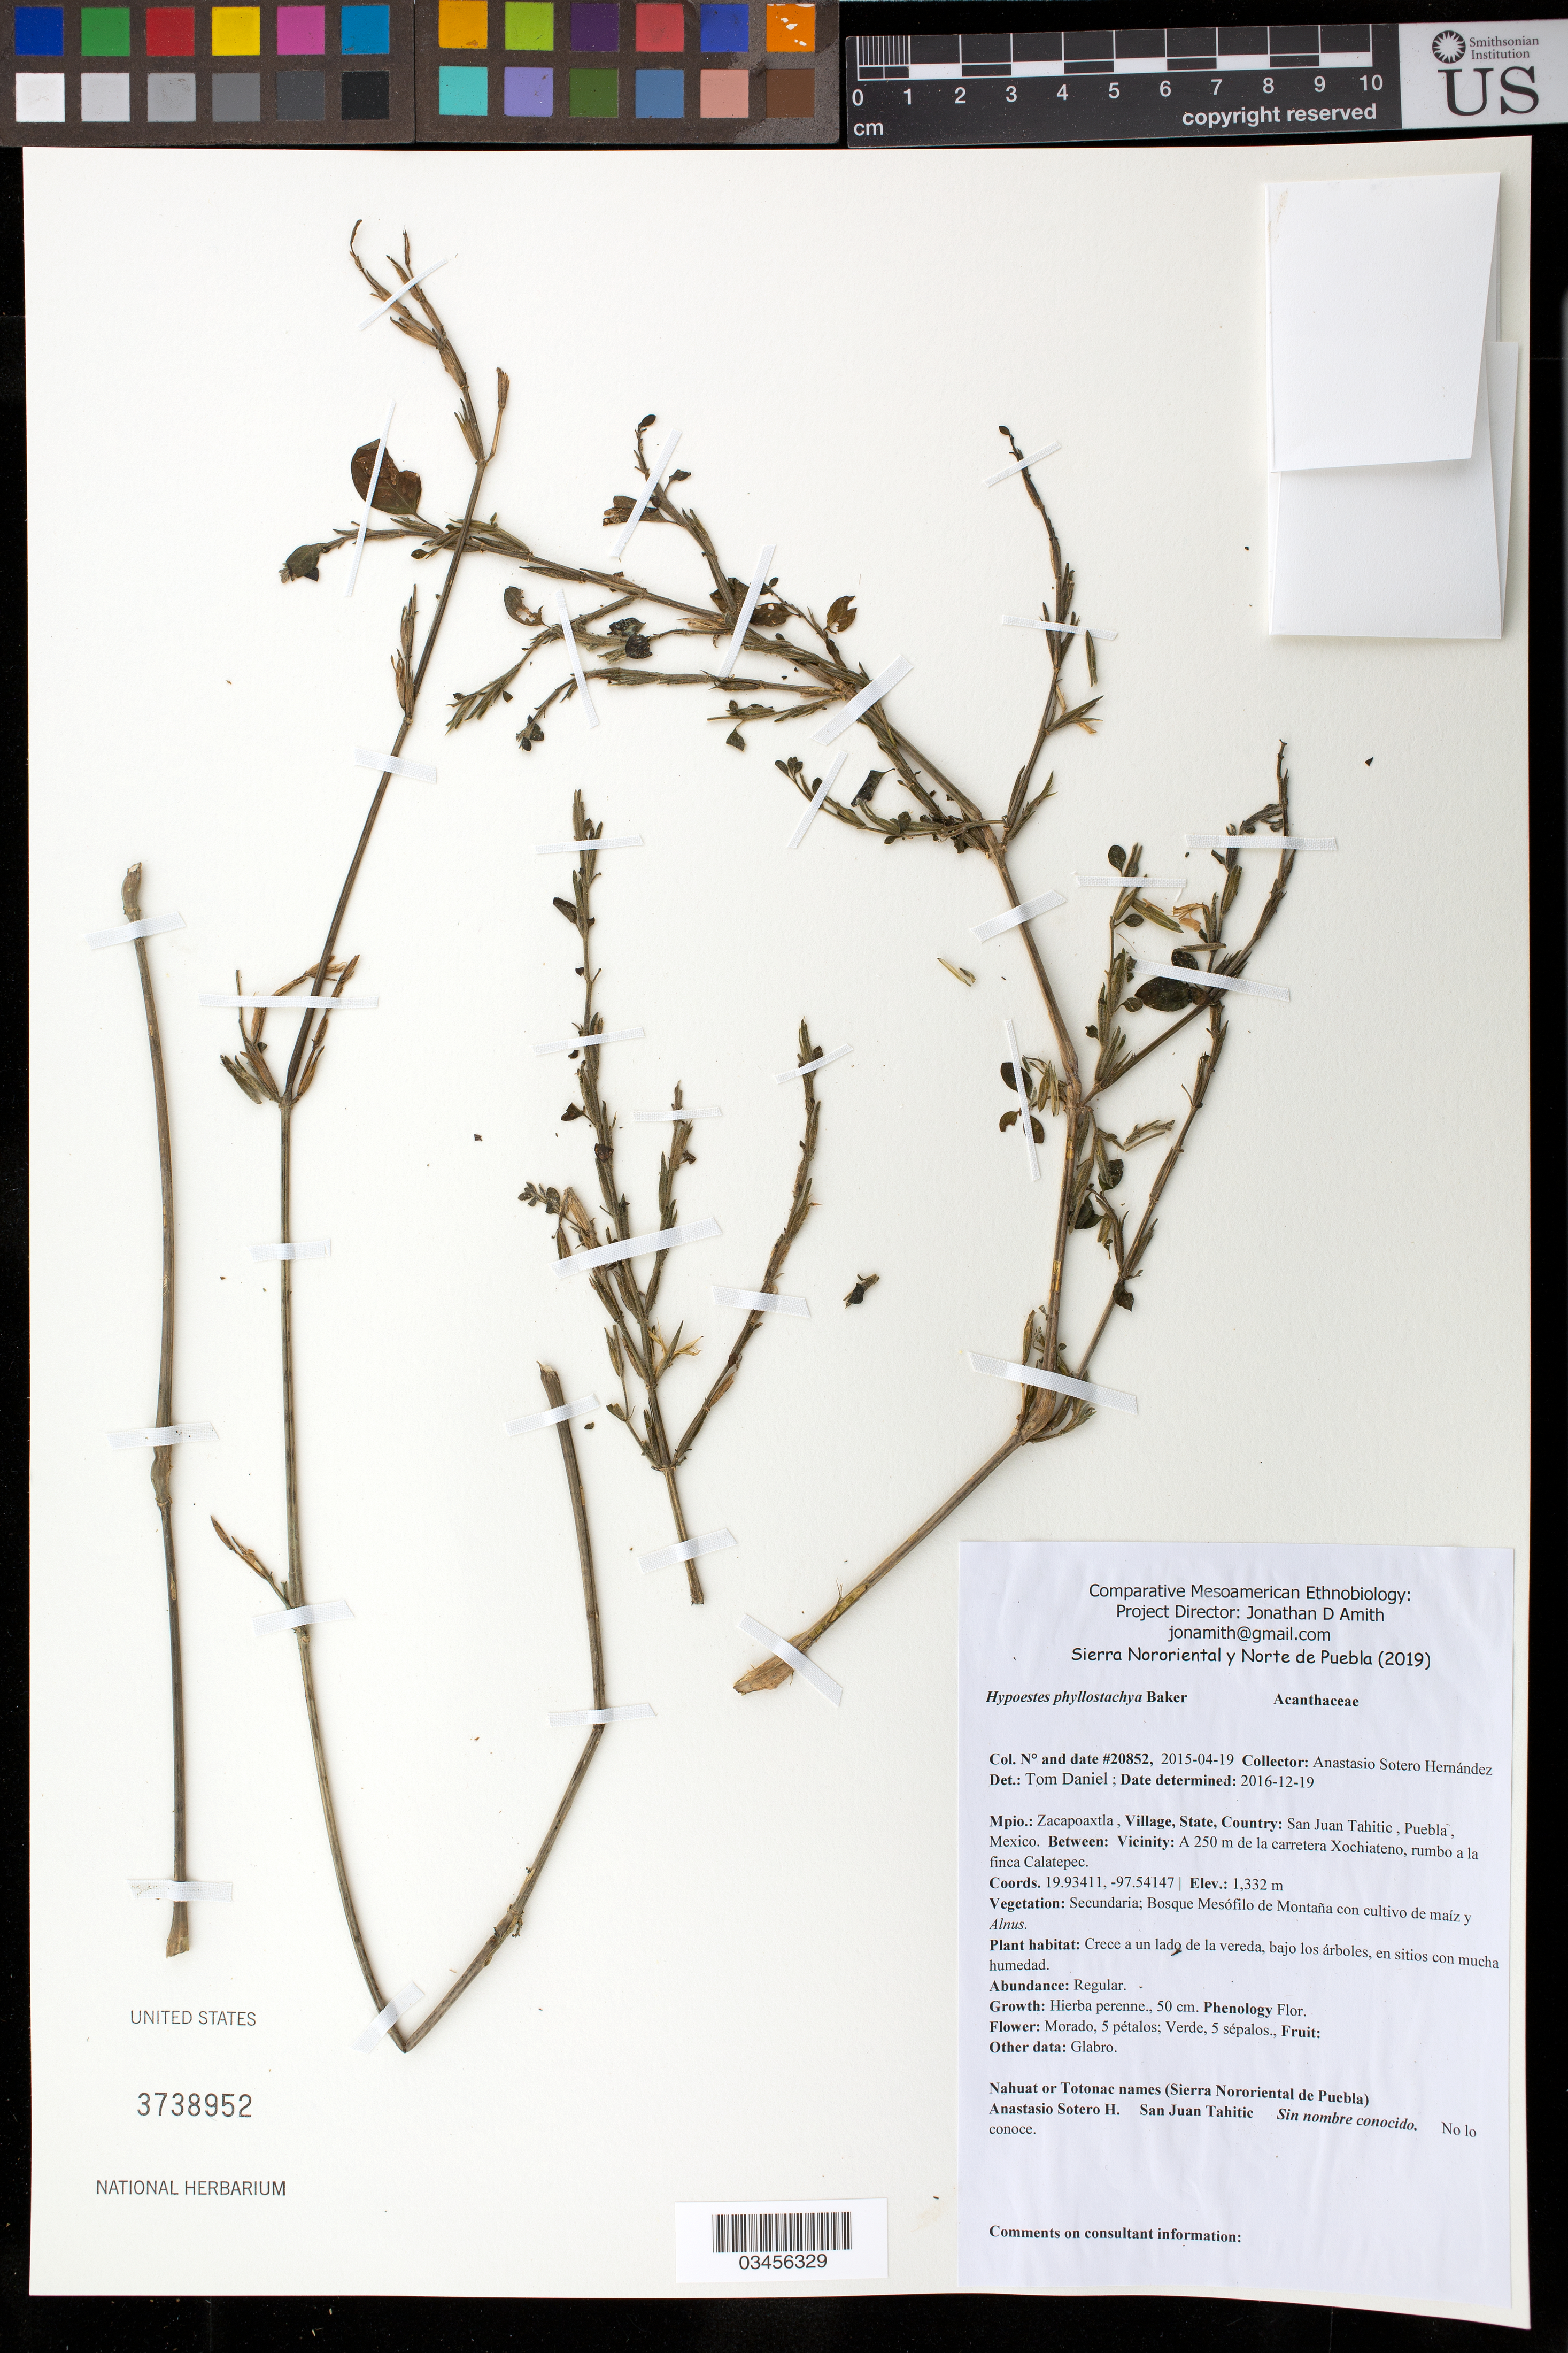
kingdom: Plantae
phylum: Tracheophyta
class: Magnoliopsida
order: Lamiales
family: Acanthaceae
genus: Hypoestes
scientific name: Hypoestes phyllostachya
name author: Baker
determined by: Daniel, T.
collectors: A. Sotero H.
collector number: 20852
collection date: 2015-04-19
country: México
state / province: Puebla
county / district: Zacapoaxtla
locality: PUEBLO: San Juan Tahitic; LOCALIDAD EXACTA: A 250 m de la carretera Xochiateno, rumbo a la finca Calatepec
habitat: Bosque mesófilo de montaña con cultivo de maíz y Alnus | Crece a un lado de la vereda, bajo los árboles, en sitios con mucha humedad.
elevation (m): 1332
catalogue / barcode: US 3738952